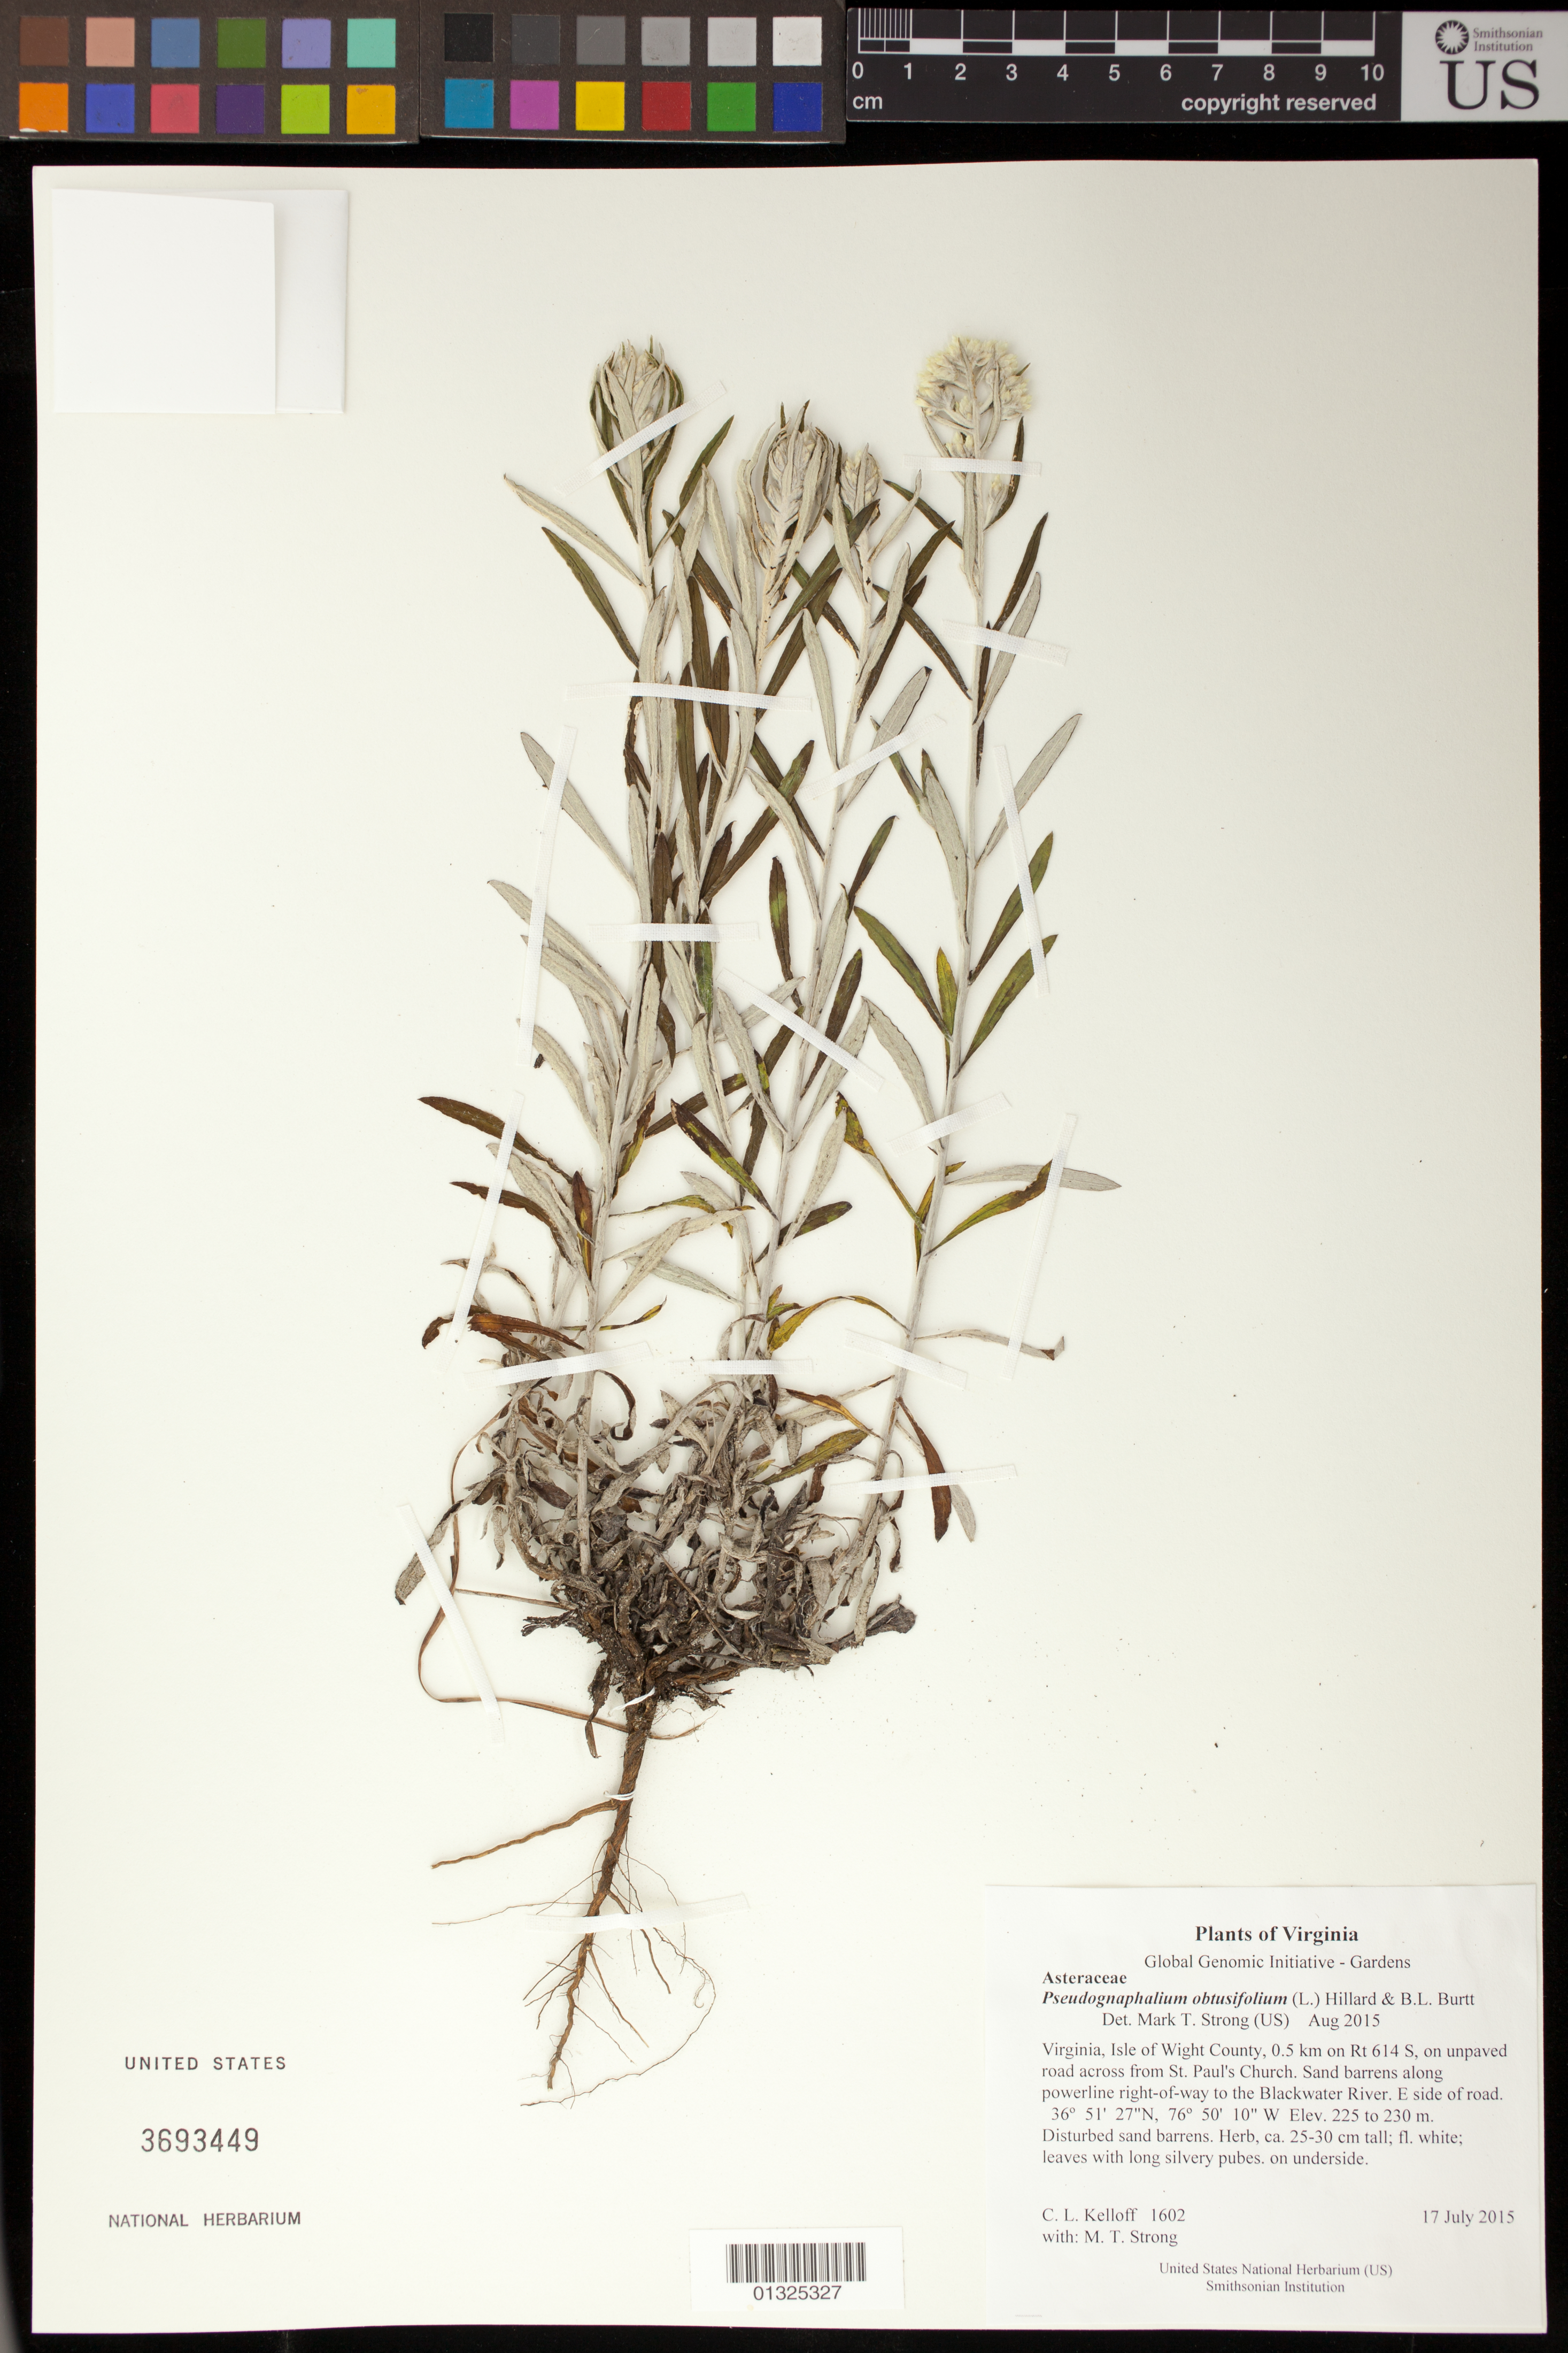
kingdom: Plantae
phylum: Tracheophyta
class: Magnoliopsida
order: Asterales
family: Asteraceae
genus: Pseudognaphalium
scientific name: Pseudognaphalium obtusifolium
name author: (L.) Hilliard & B.L. Burtt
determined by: Strong, M. T., (US), Smithsonian Institution - National Museum of Natural History (UNITED STATES)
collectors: C. L. Kelloff & M. T. Strong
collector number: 1602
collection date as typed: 17 July 2015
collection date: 2015-07-17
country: United States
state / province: Virginia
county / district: Isle of Wight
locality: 0.5 km on Rt 614 S, on unpaved road across from St. Paul's Church. Sand barrens along powerline right-of-way to the Blackwater River. E side of road.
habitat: Disturbed sand barrens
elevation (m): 225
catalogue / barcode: US 3693449